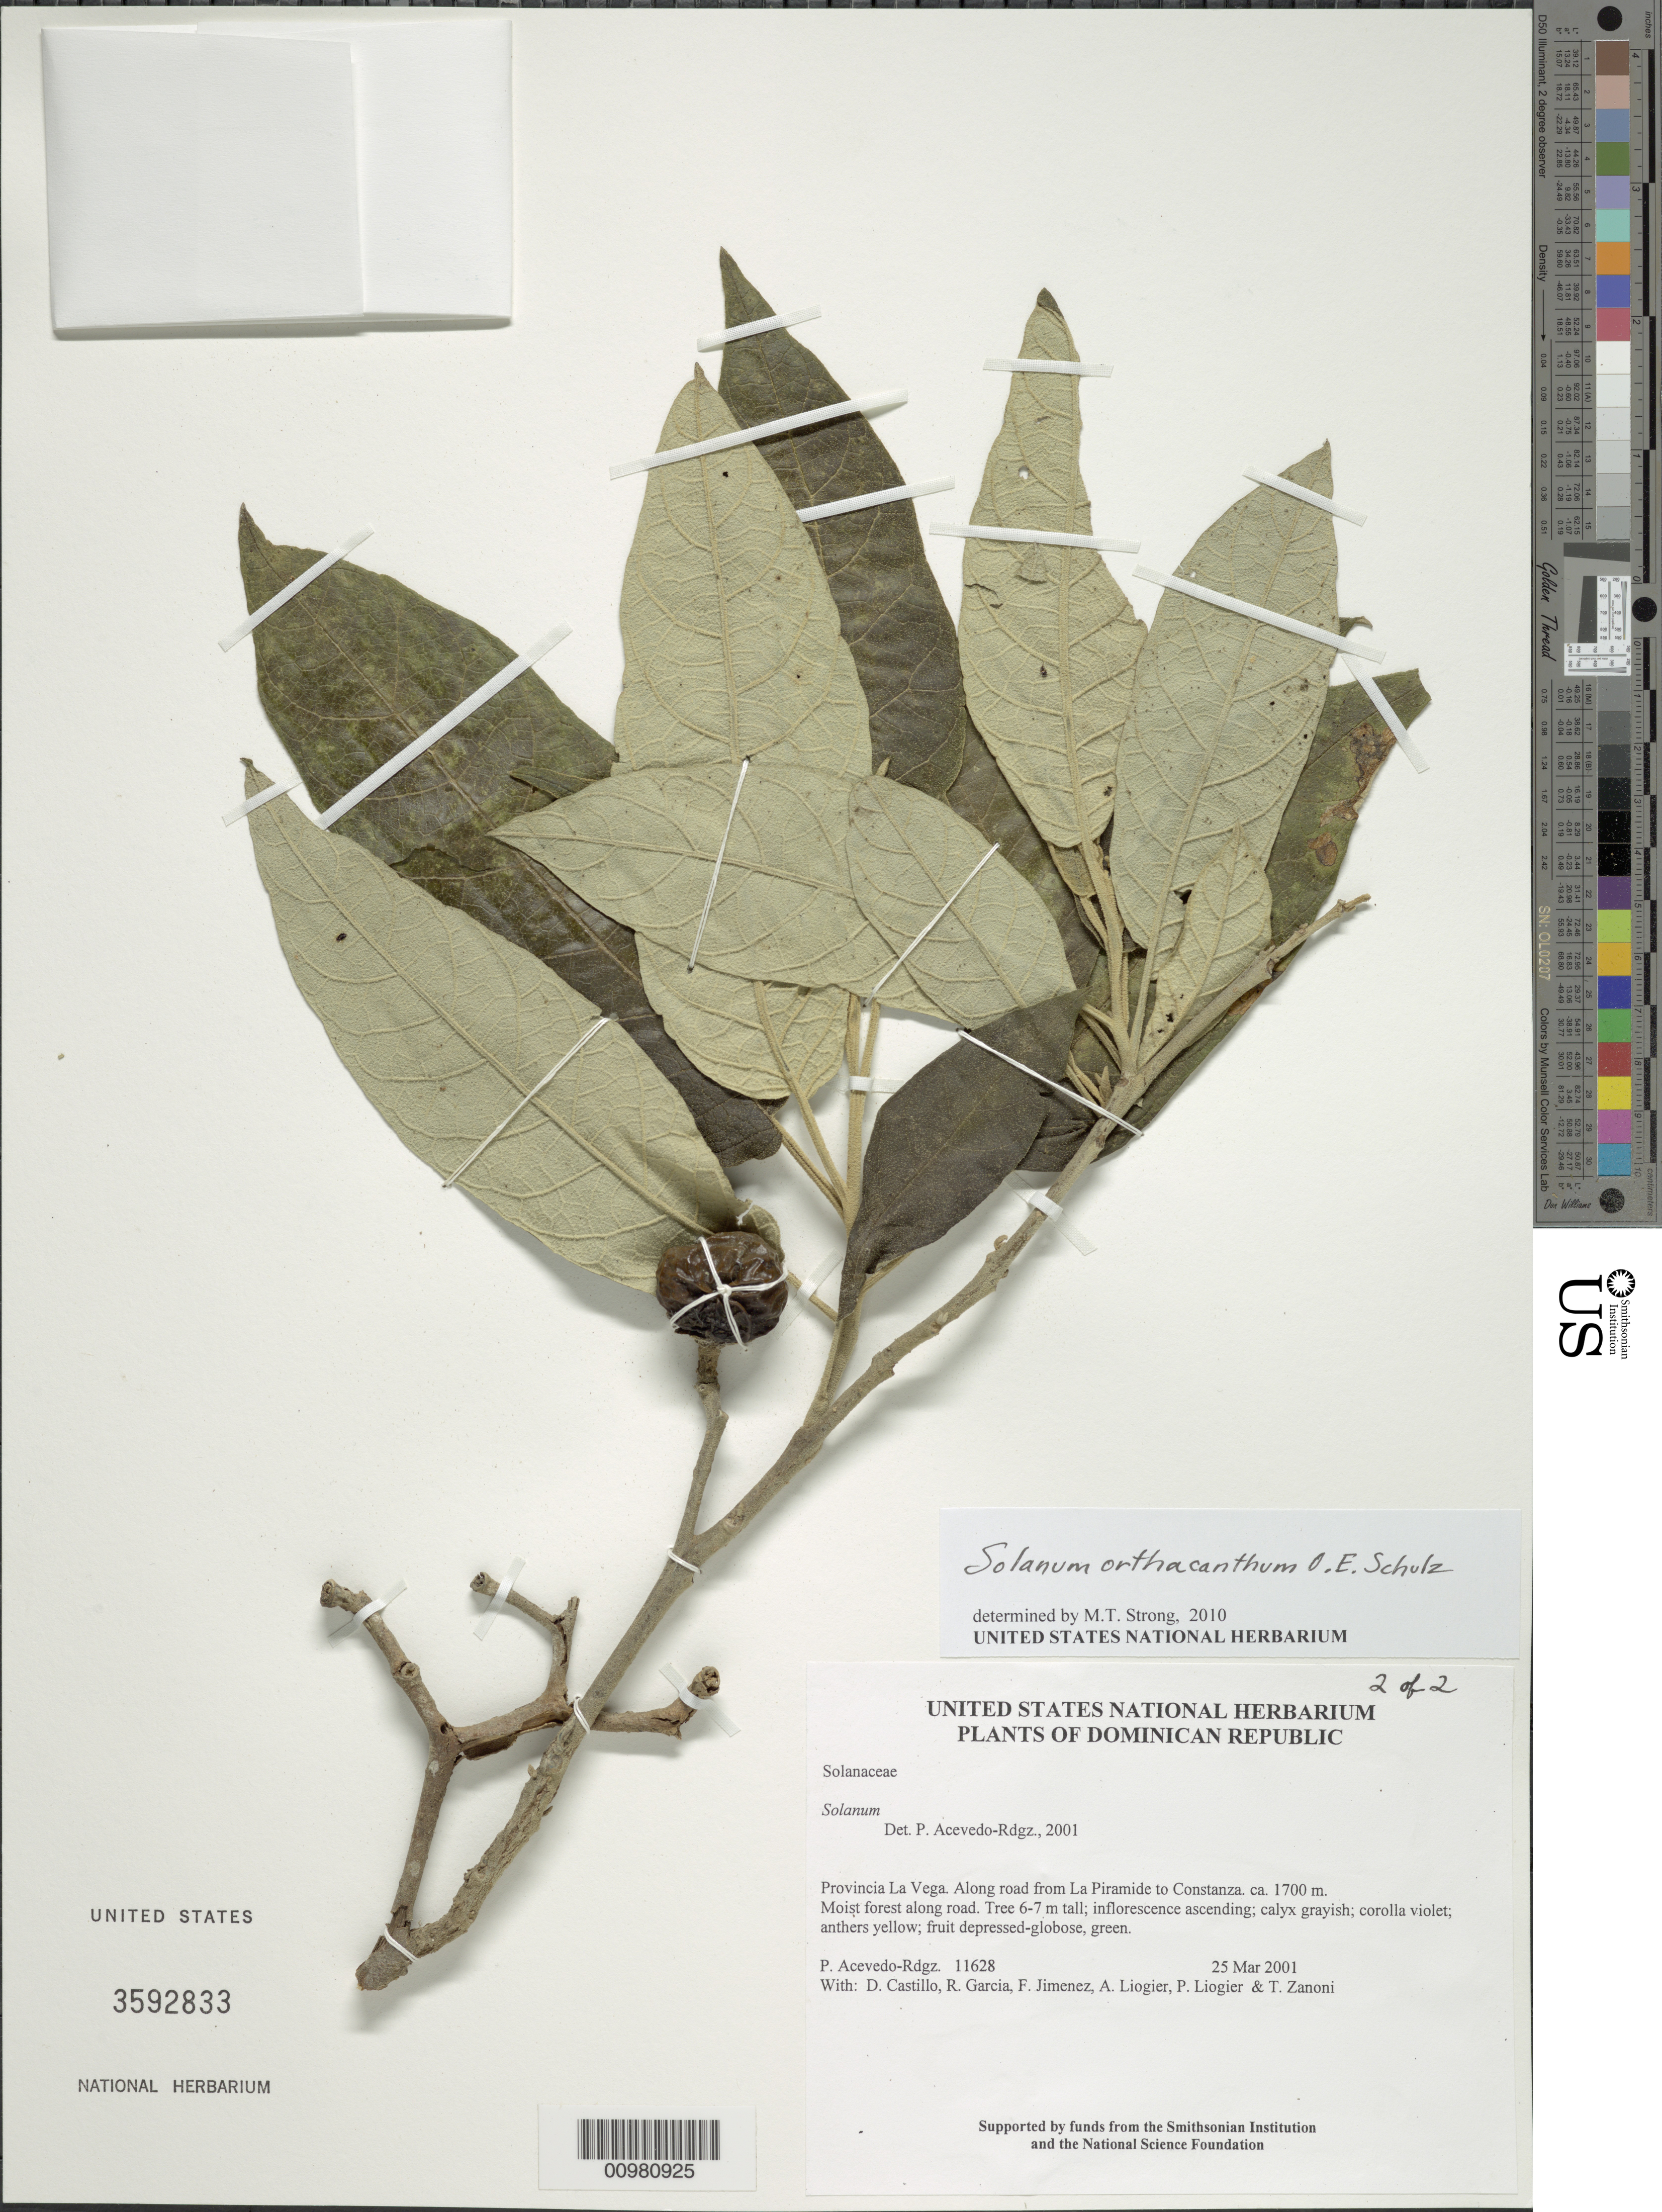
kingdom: Plantae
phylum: Tracheophyta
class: Magnoliopsida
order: Solanales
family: Solanaceae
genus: Solanum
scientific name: Solanum orthacanthum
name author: O.E. Schulz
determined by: Strong, M. T., (US), Smithsonian Institution - National Museum of Natural History (UNITED STATES)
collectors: P. Acevedo-Rodr.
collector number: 11628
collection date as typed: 25 Mar 2001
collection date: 2001-03-25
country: Dominican Republic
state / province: La Vega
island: Hispaniola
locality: Provincia La Vega. Along road from La Piramide to Constanza.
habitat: Moist forest along road.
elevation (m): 1700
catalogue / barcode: US 3592832